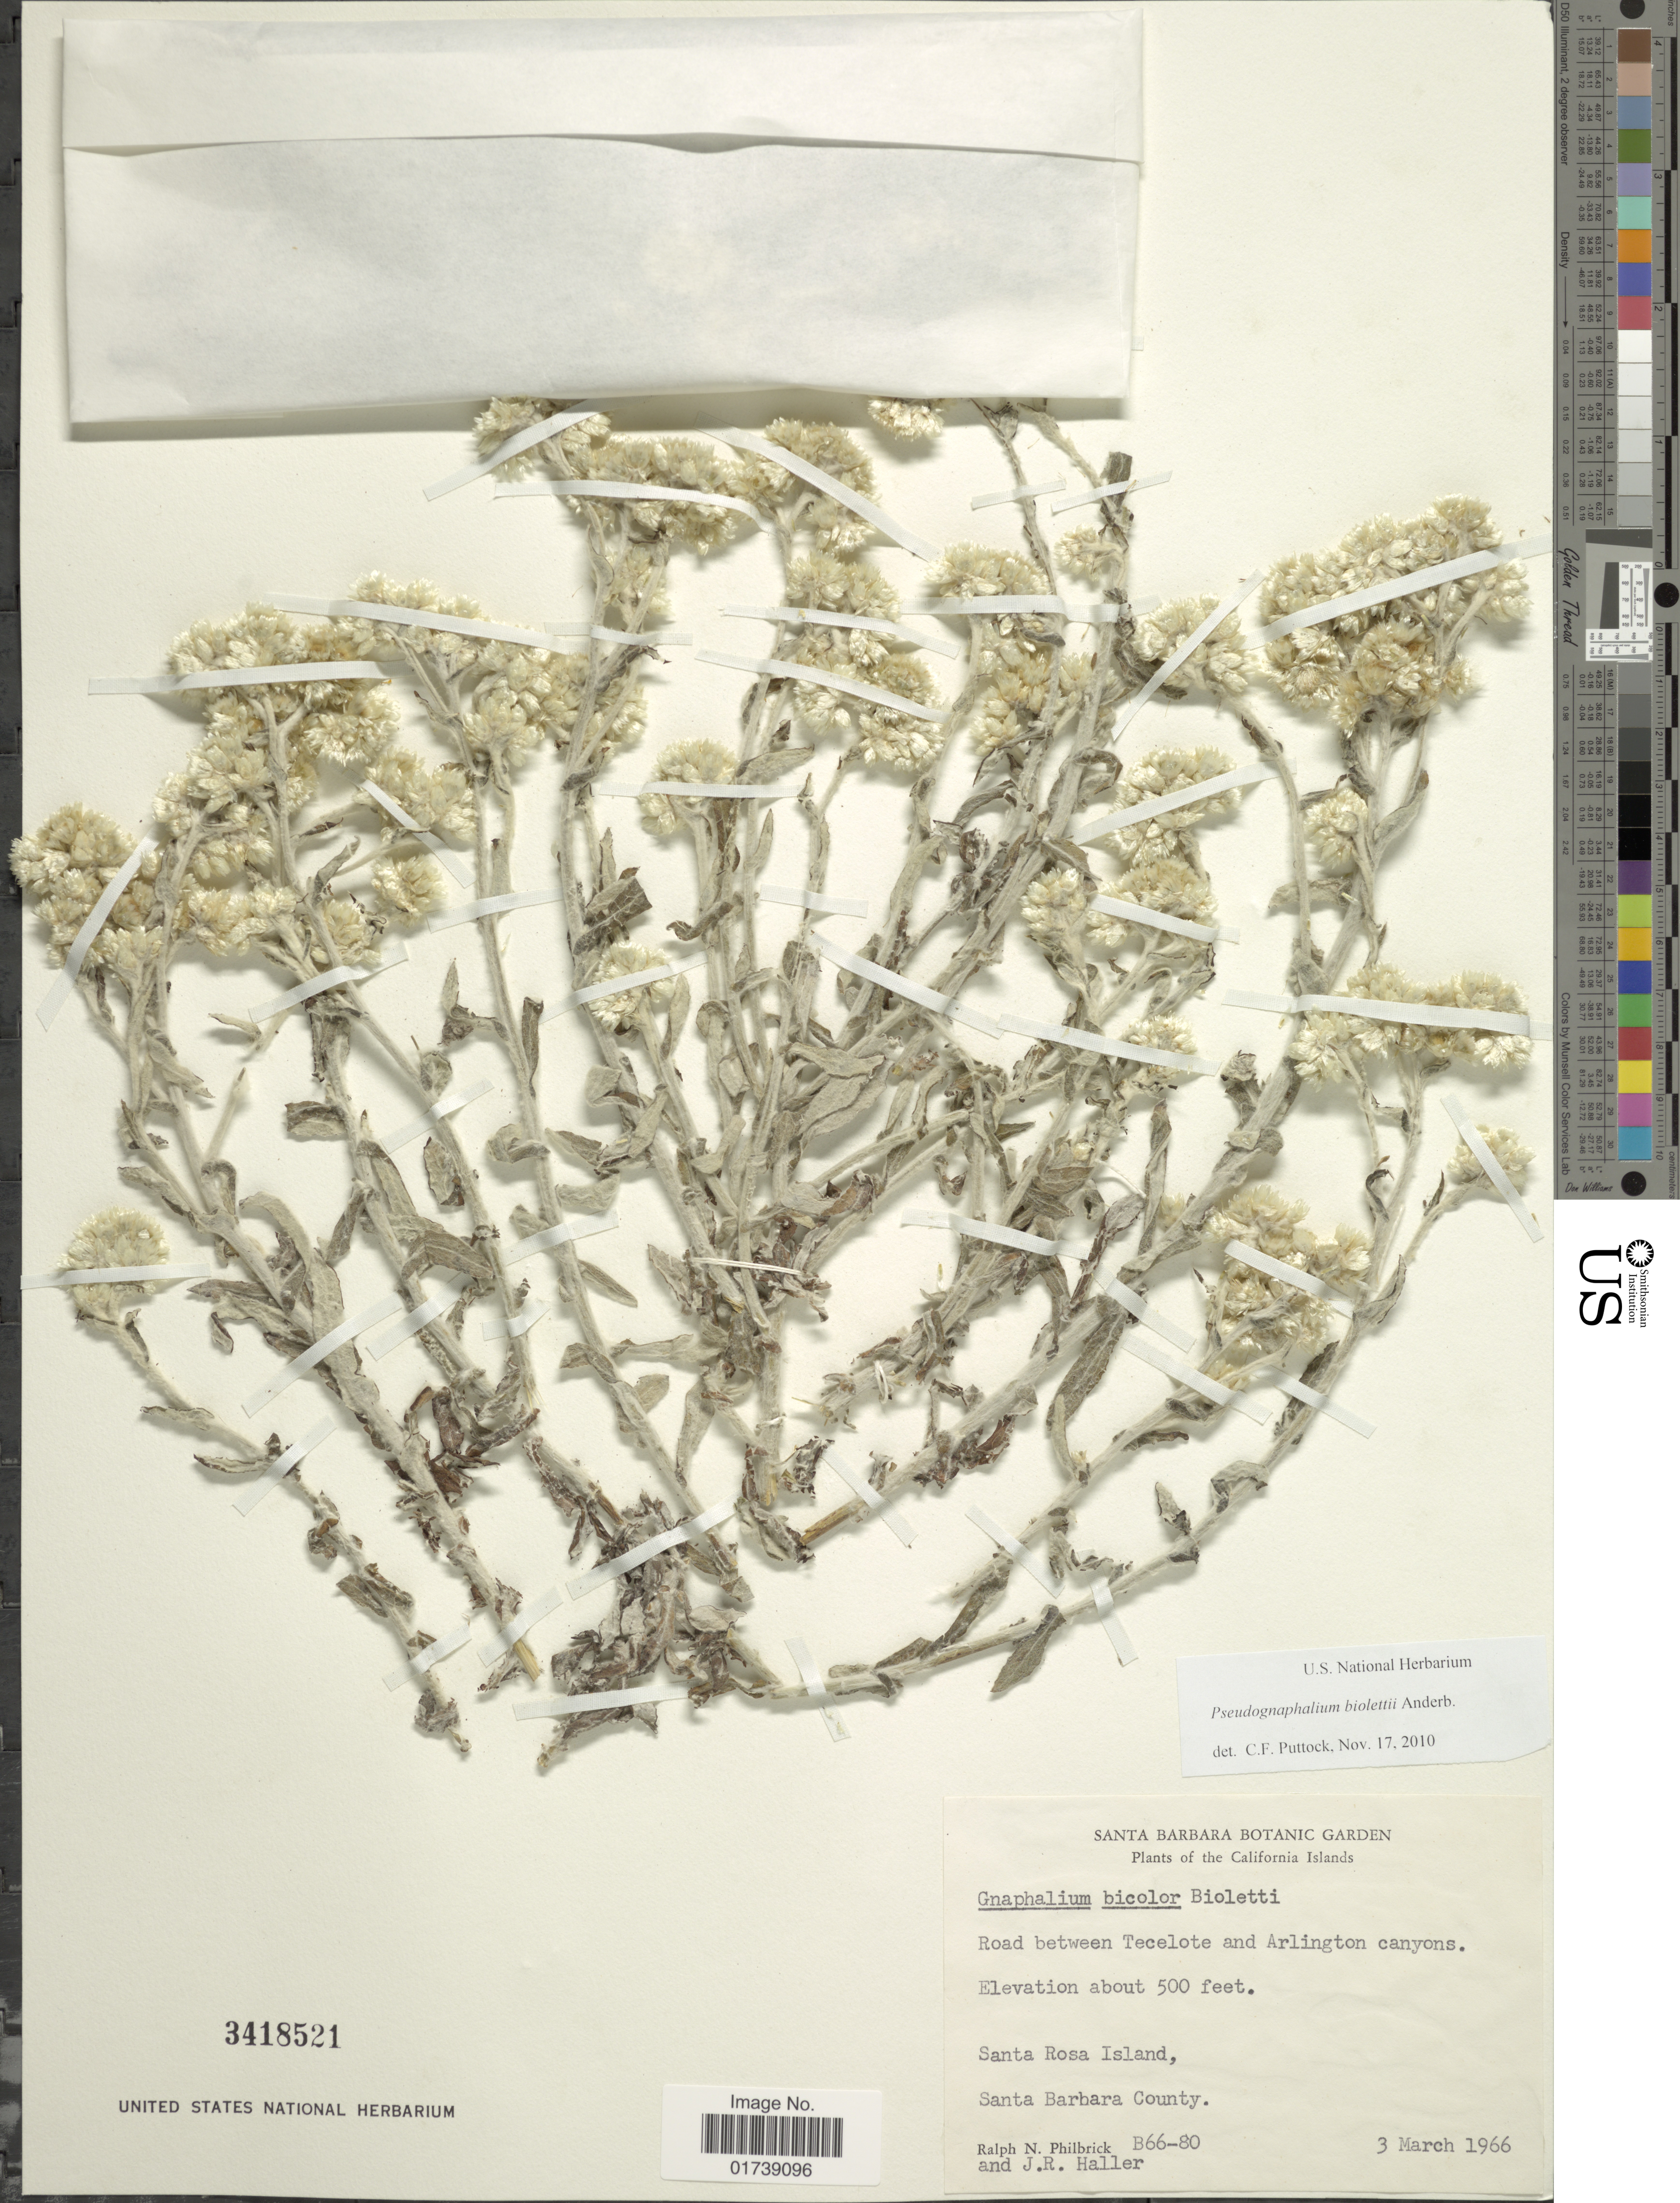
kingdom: Plantae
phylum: Tracheophyta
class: Magnoliopsida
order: Asterales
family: Asteraceae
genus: Pseudognaphalium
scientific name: Pseudognaphalium biolettii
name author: Anderb.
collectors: R. Philbrick & J. R. Haller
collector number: B66-80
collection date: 1966-03-03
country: United States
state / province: California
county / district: Santa Barbara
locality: California Islands, Santa Rosa Island, Santa Barbara County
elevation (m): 152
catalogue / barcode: US 3418521